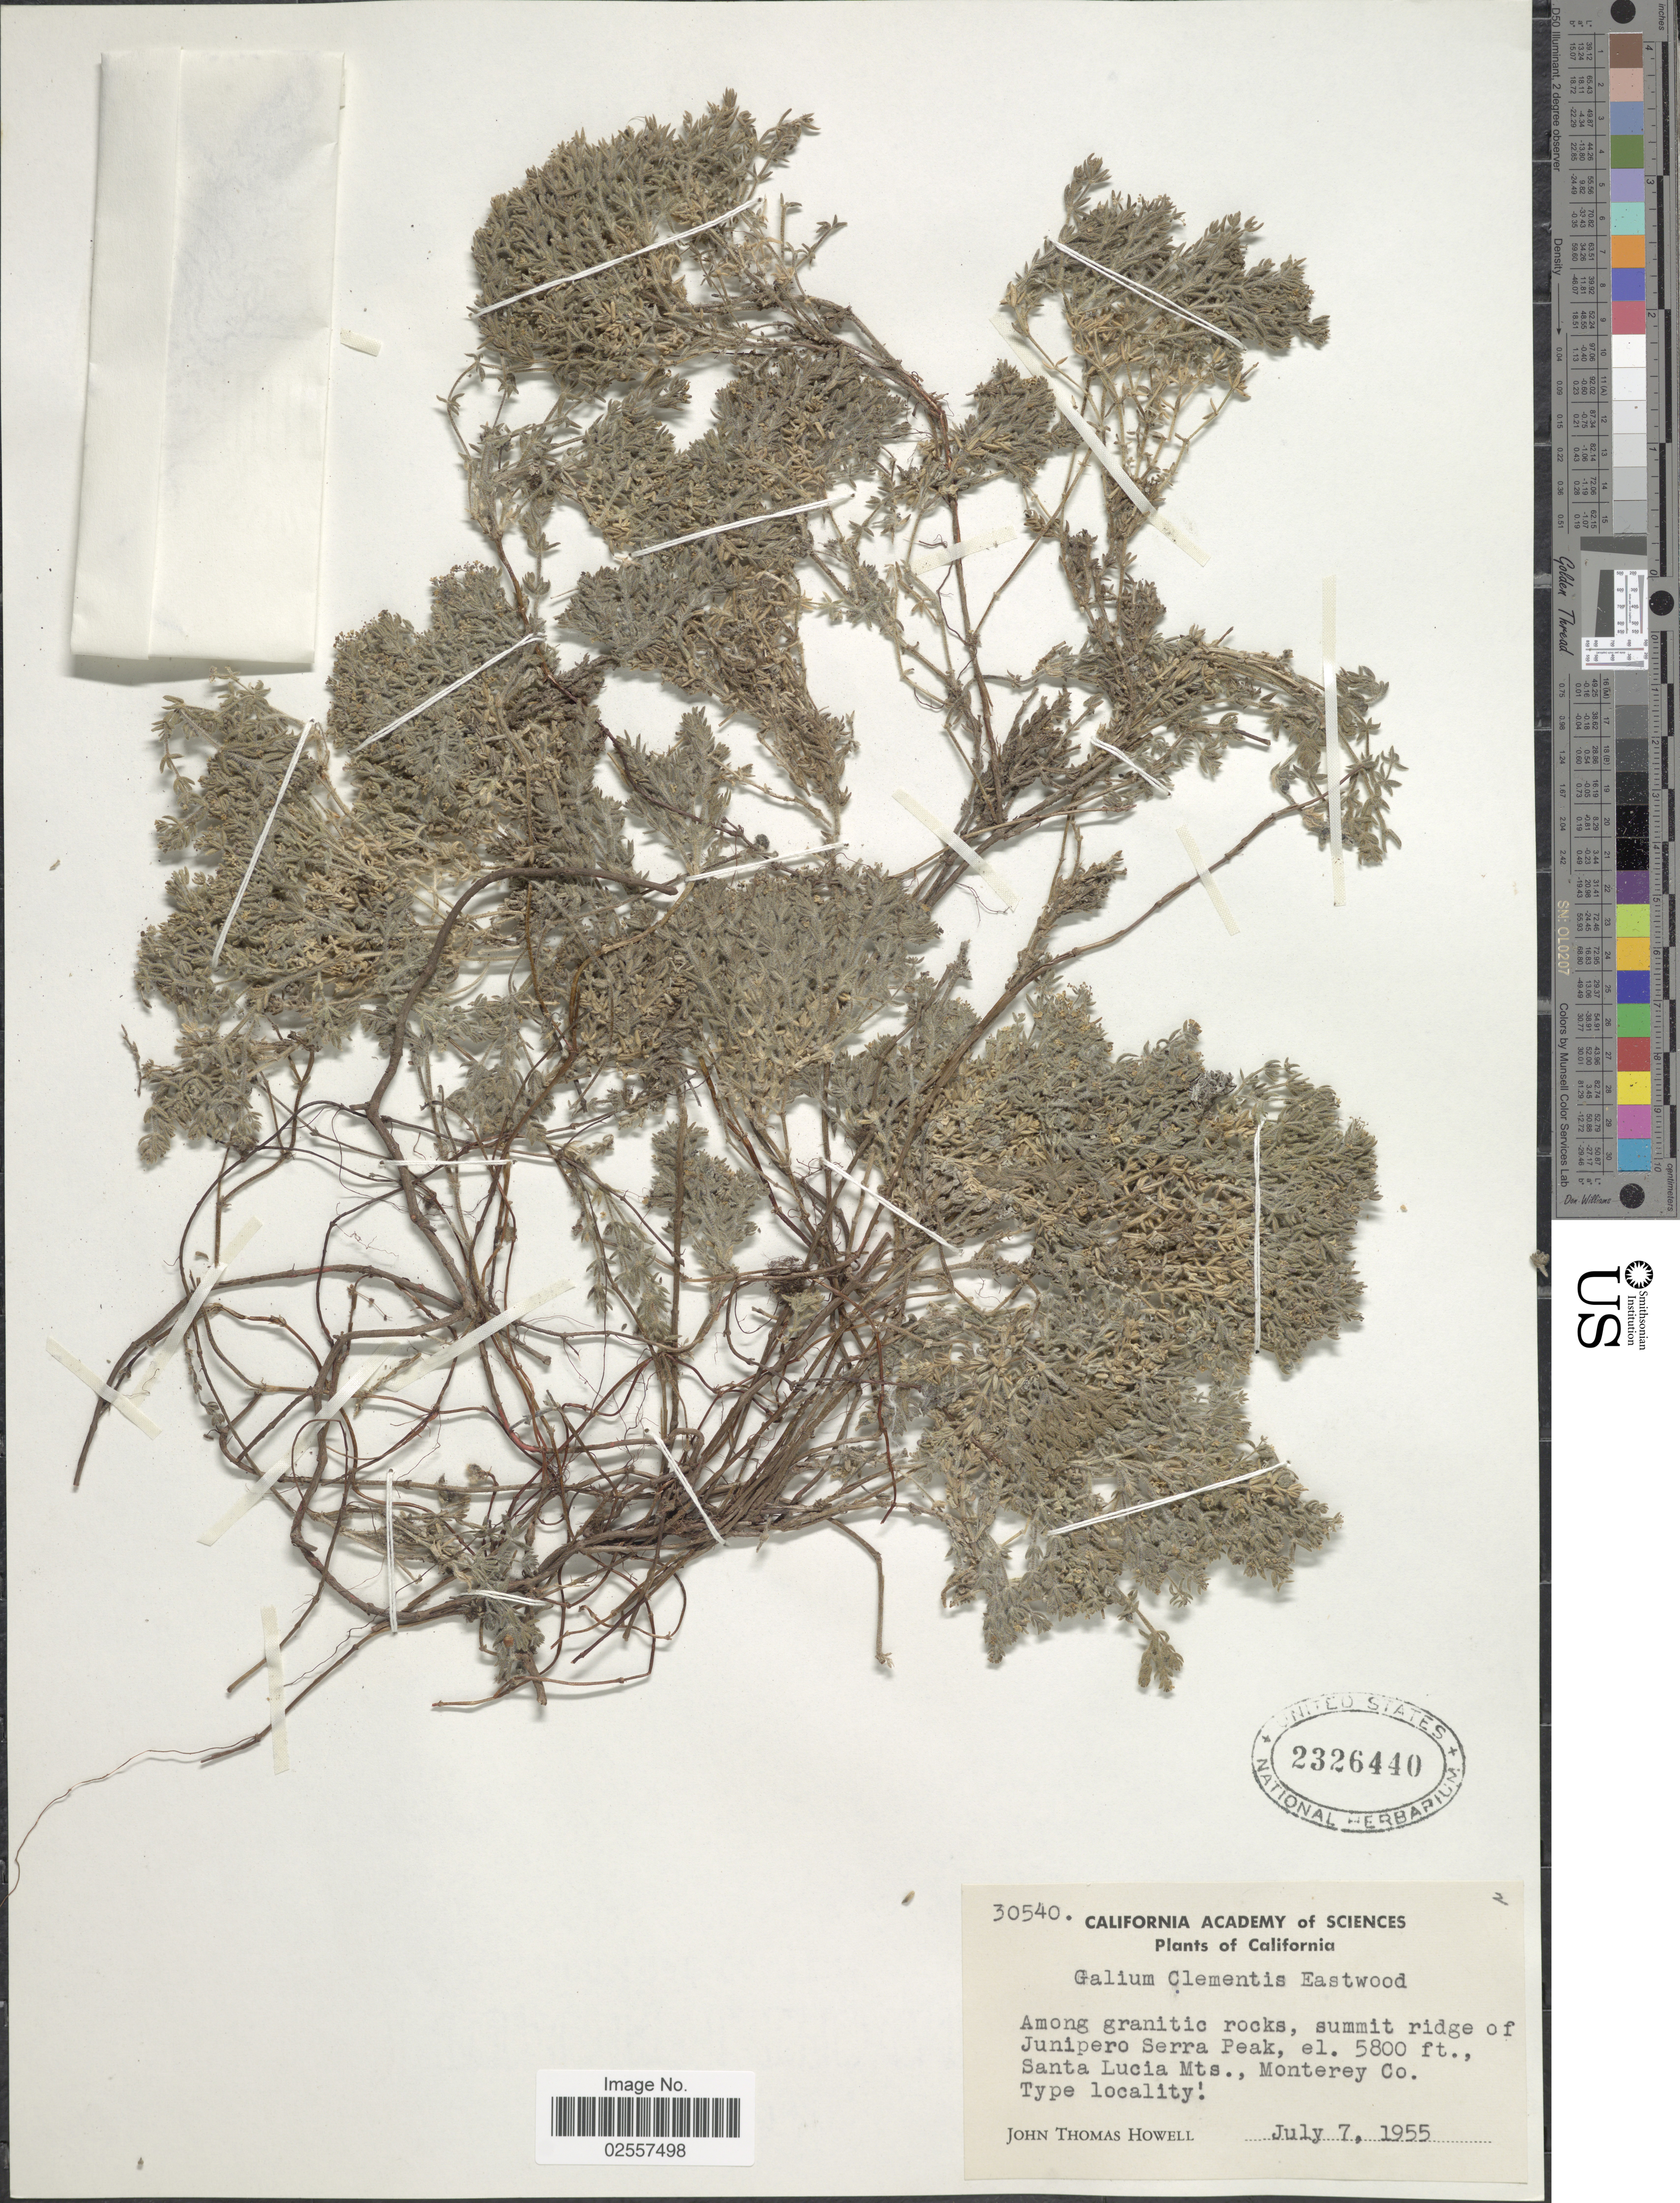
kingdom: Plantae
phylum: Tracheophyta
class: Magnoliopsida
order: Gentianales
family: Rubiaceae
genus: Galium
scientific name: Galium clementis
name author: Eastw.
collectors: J. T. Howell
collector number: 30540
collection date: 1955-07-07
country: United States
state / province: California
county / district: Monterey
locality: Among granitic rocks, summit ridge of Junipero Serra Peak, Santa Lucia Mts., Monterey Co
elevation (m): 1768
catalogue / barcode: US 2326440